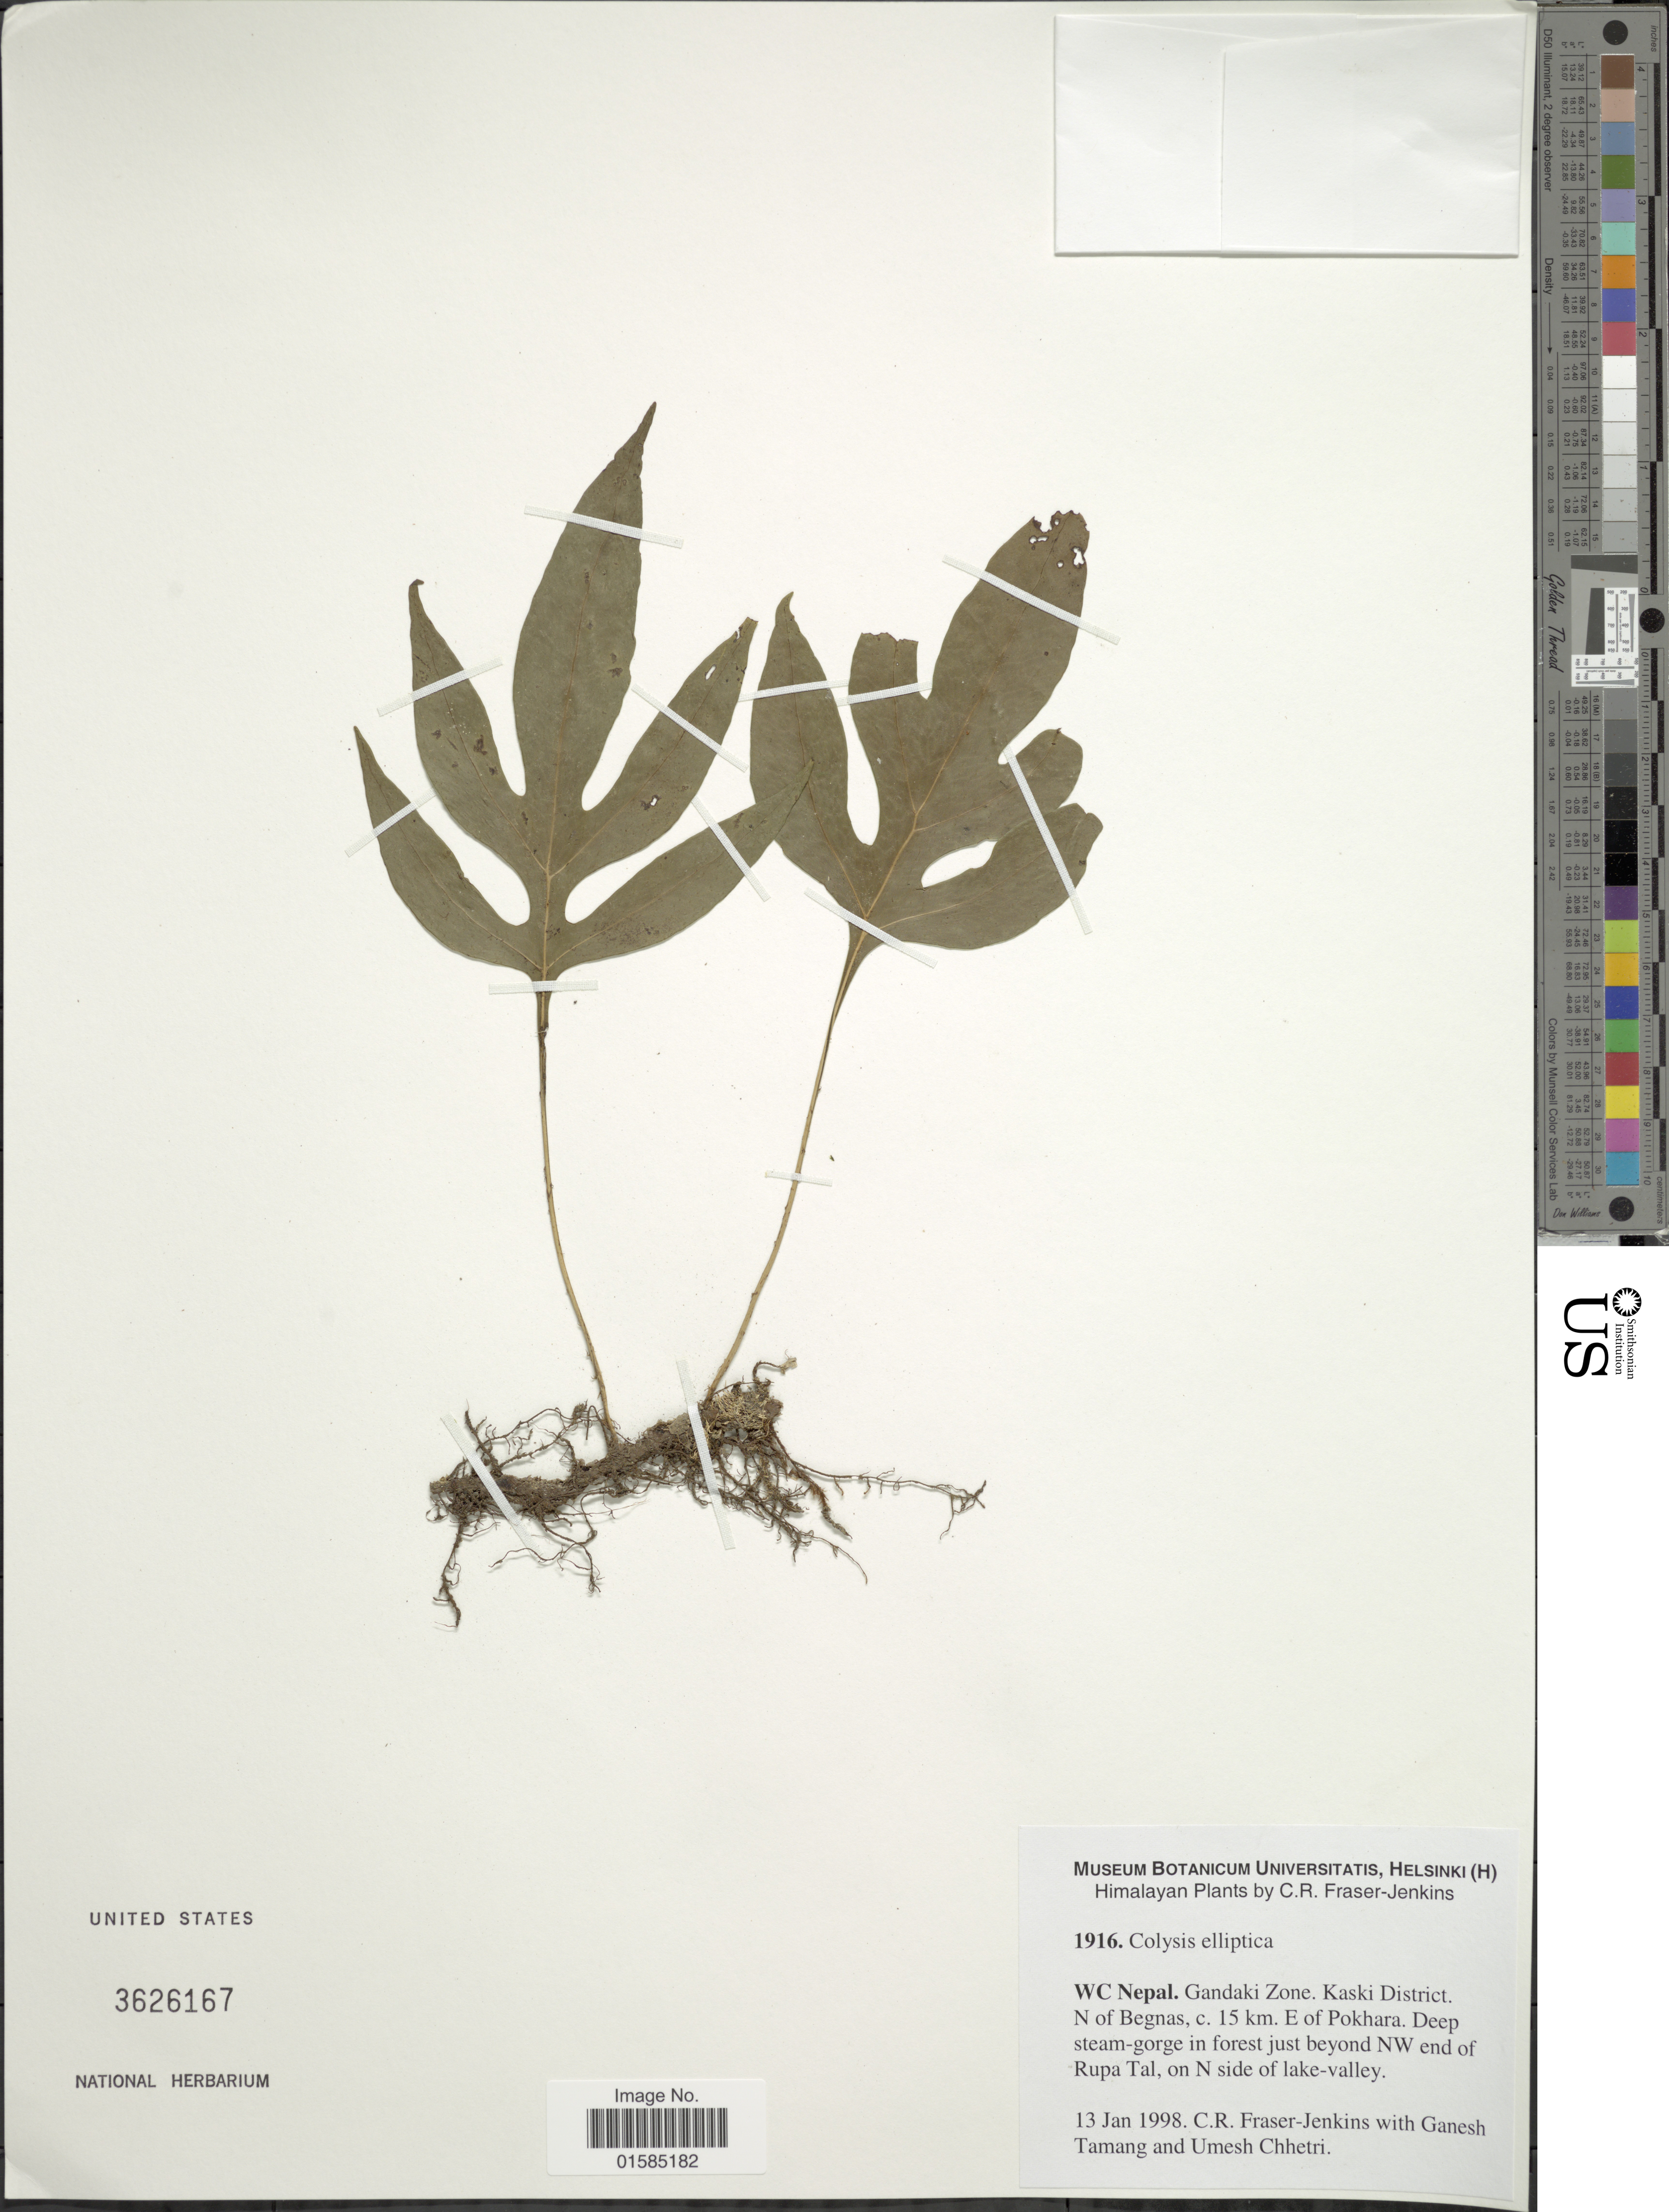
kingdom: Plantae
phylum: Tracheophyta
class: Polypodiopsida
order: Polypodiales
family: Polypodiaceae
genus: Leptochilus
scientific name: Leptochilus ellipticus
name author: (Thunb.) Noot.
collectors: C. R. Fraser-Jenkins, G. Tamang & U. Chhetri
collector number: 1916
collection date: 1998-01-13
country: Nepal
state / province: Gandaki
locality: Himalayan. W. C. Nepal. Gandaki Zone. Kaski District. N of Begnas, c. 15 km. E of Pokhara. Deep steam-gorge in forest just beyond NW end of Rupa Talm on N side of lake-valley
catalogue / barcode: US 3626167